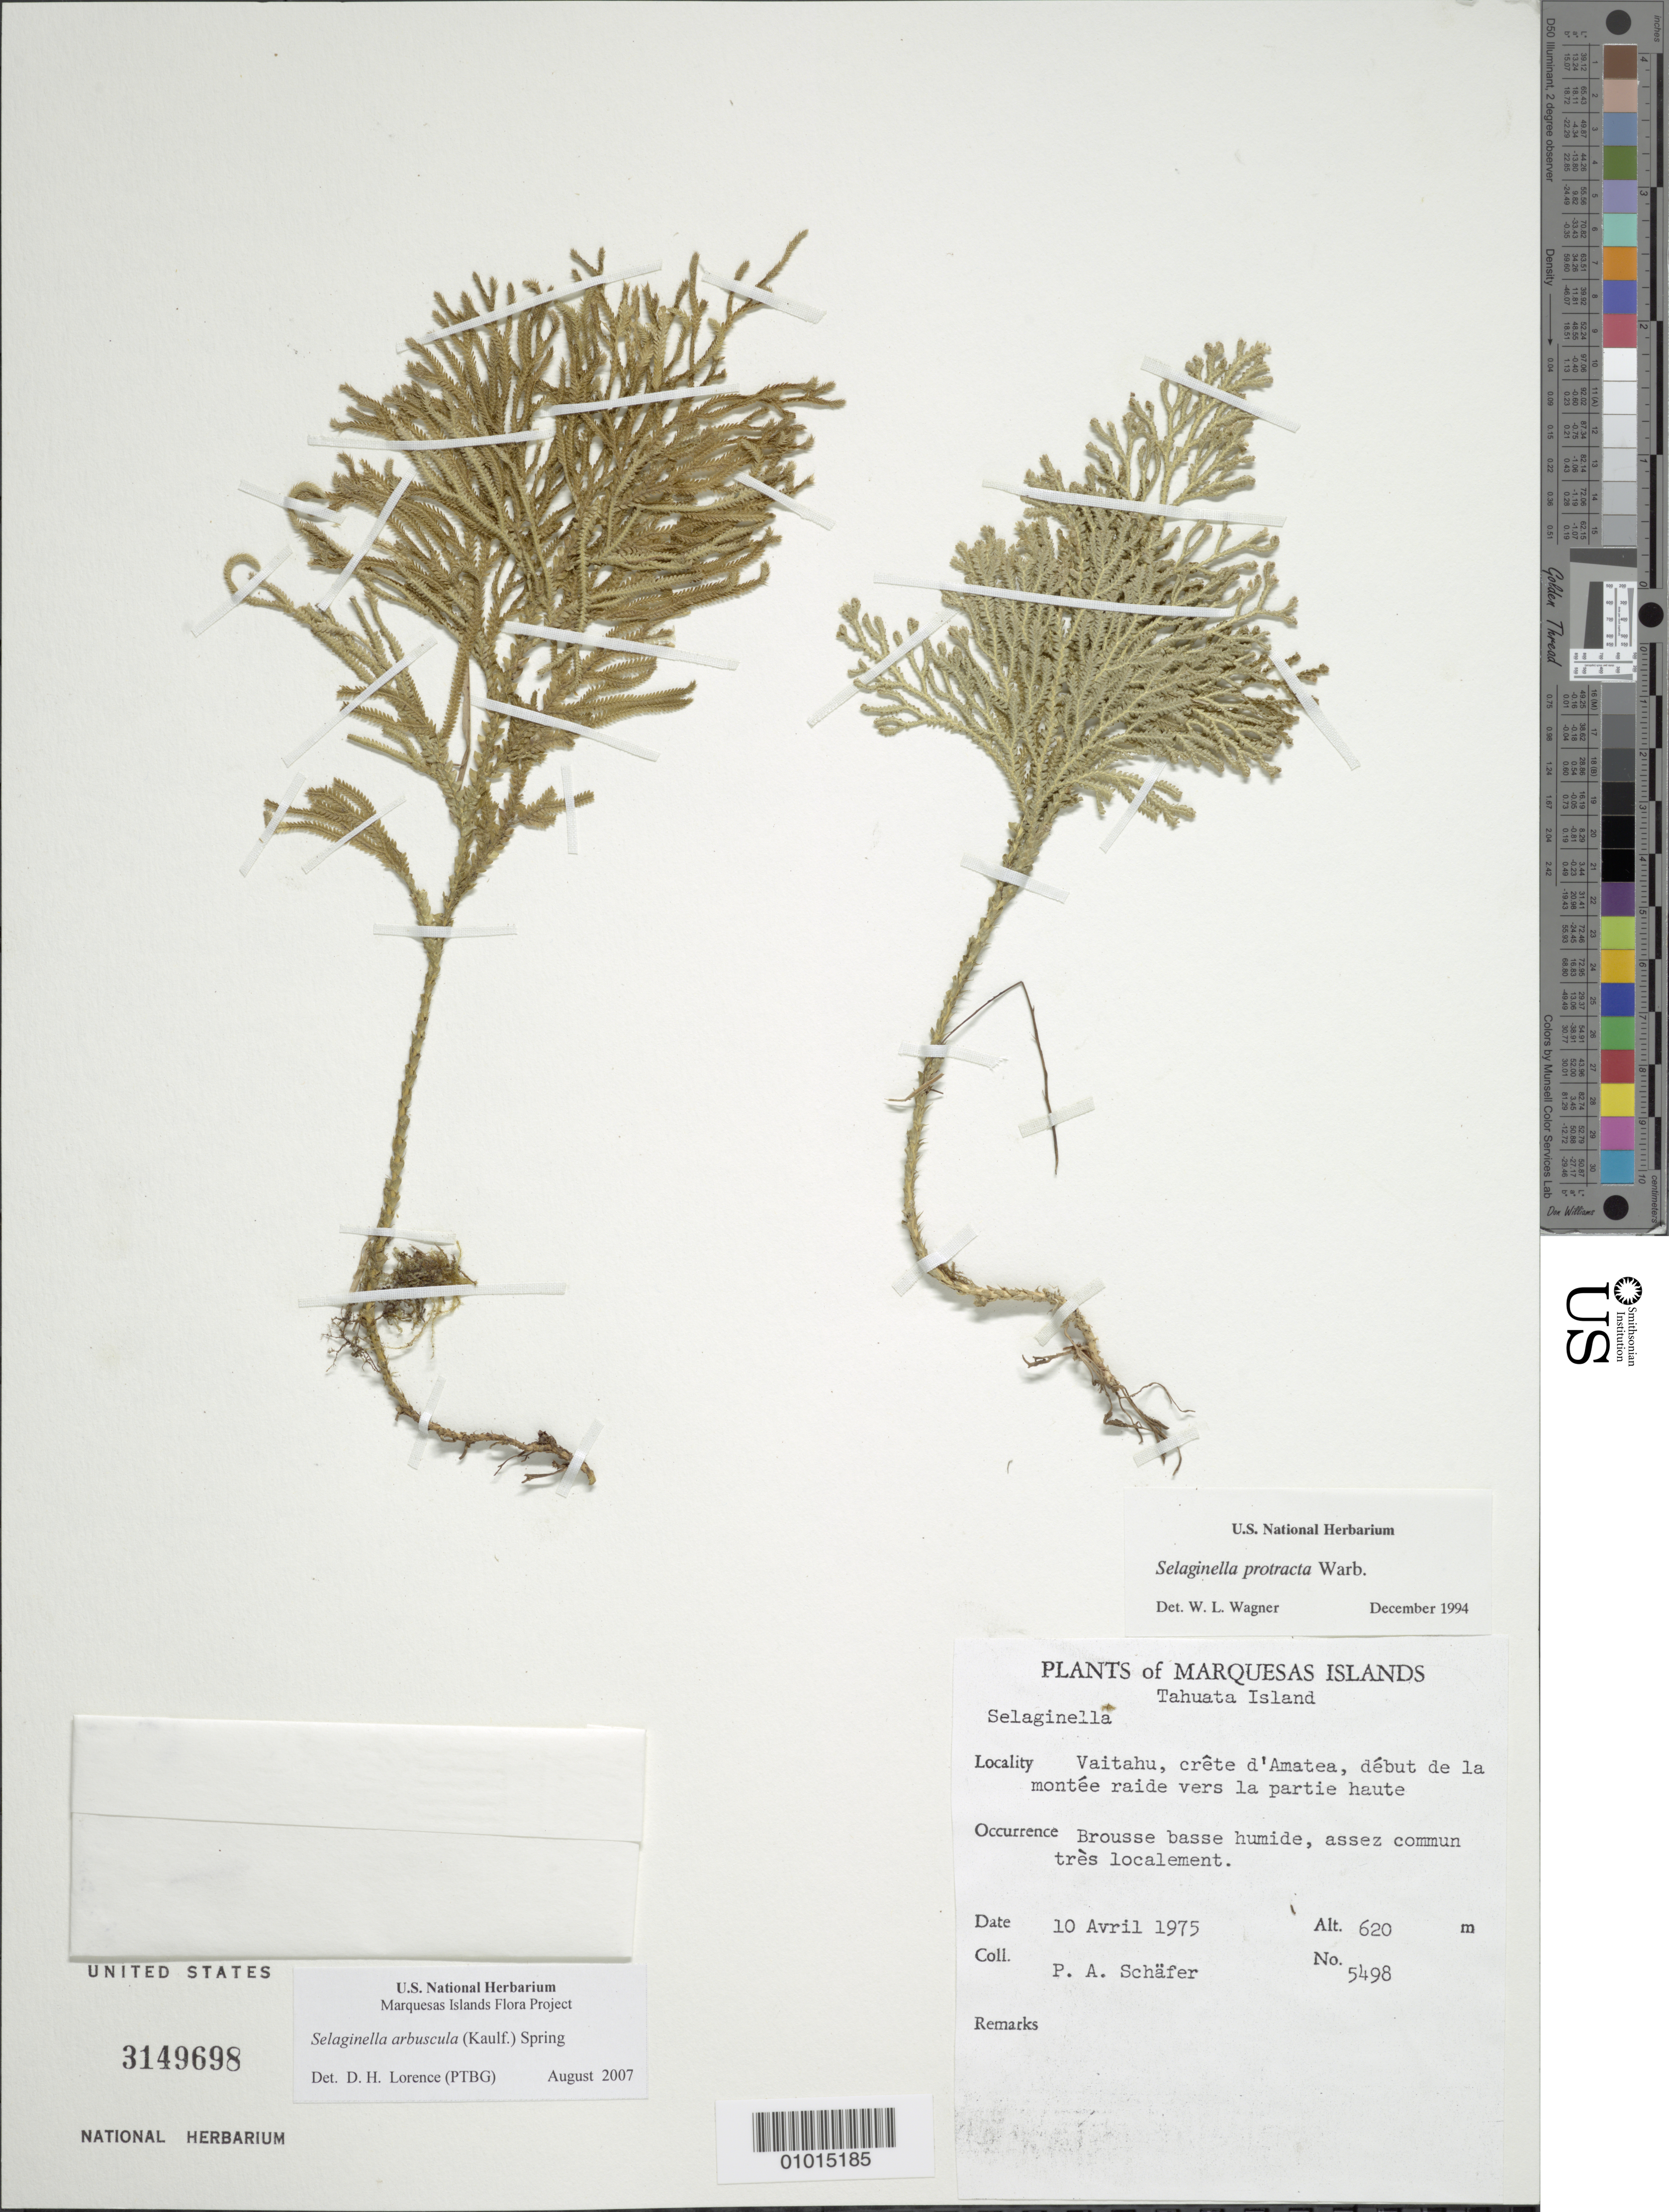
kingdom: Plantae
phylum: Tracheophyta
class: Lycopodiopsida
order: Selaginellales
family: Selaginellaceae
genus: Selaginella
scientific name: Selaginella arbuscula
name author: (Kualf.) Spring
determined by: Lorence, David H., (PTBG), National Tropical Botanical Garden (UNITED STATES)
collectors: P. A. Schäfer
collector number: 5498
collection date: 1975-04-10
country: French Polynesia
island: Tahuata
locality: Vaitahu, crête d'Amatea, début de la montée raide vers la partie haute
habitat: Brousse basse humide; assez commun très localement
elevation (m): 620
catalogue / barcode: US 3149698